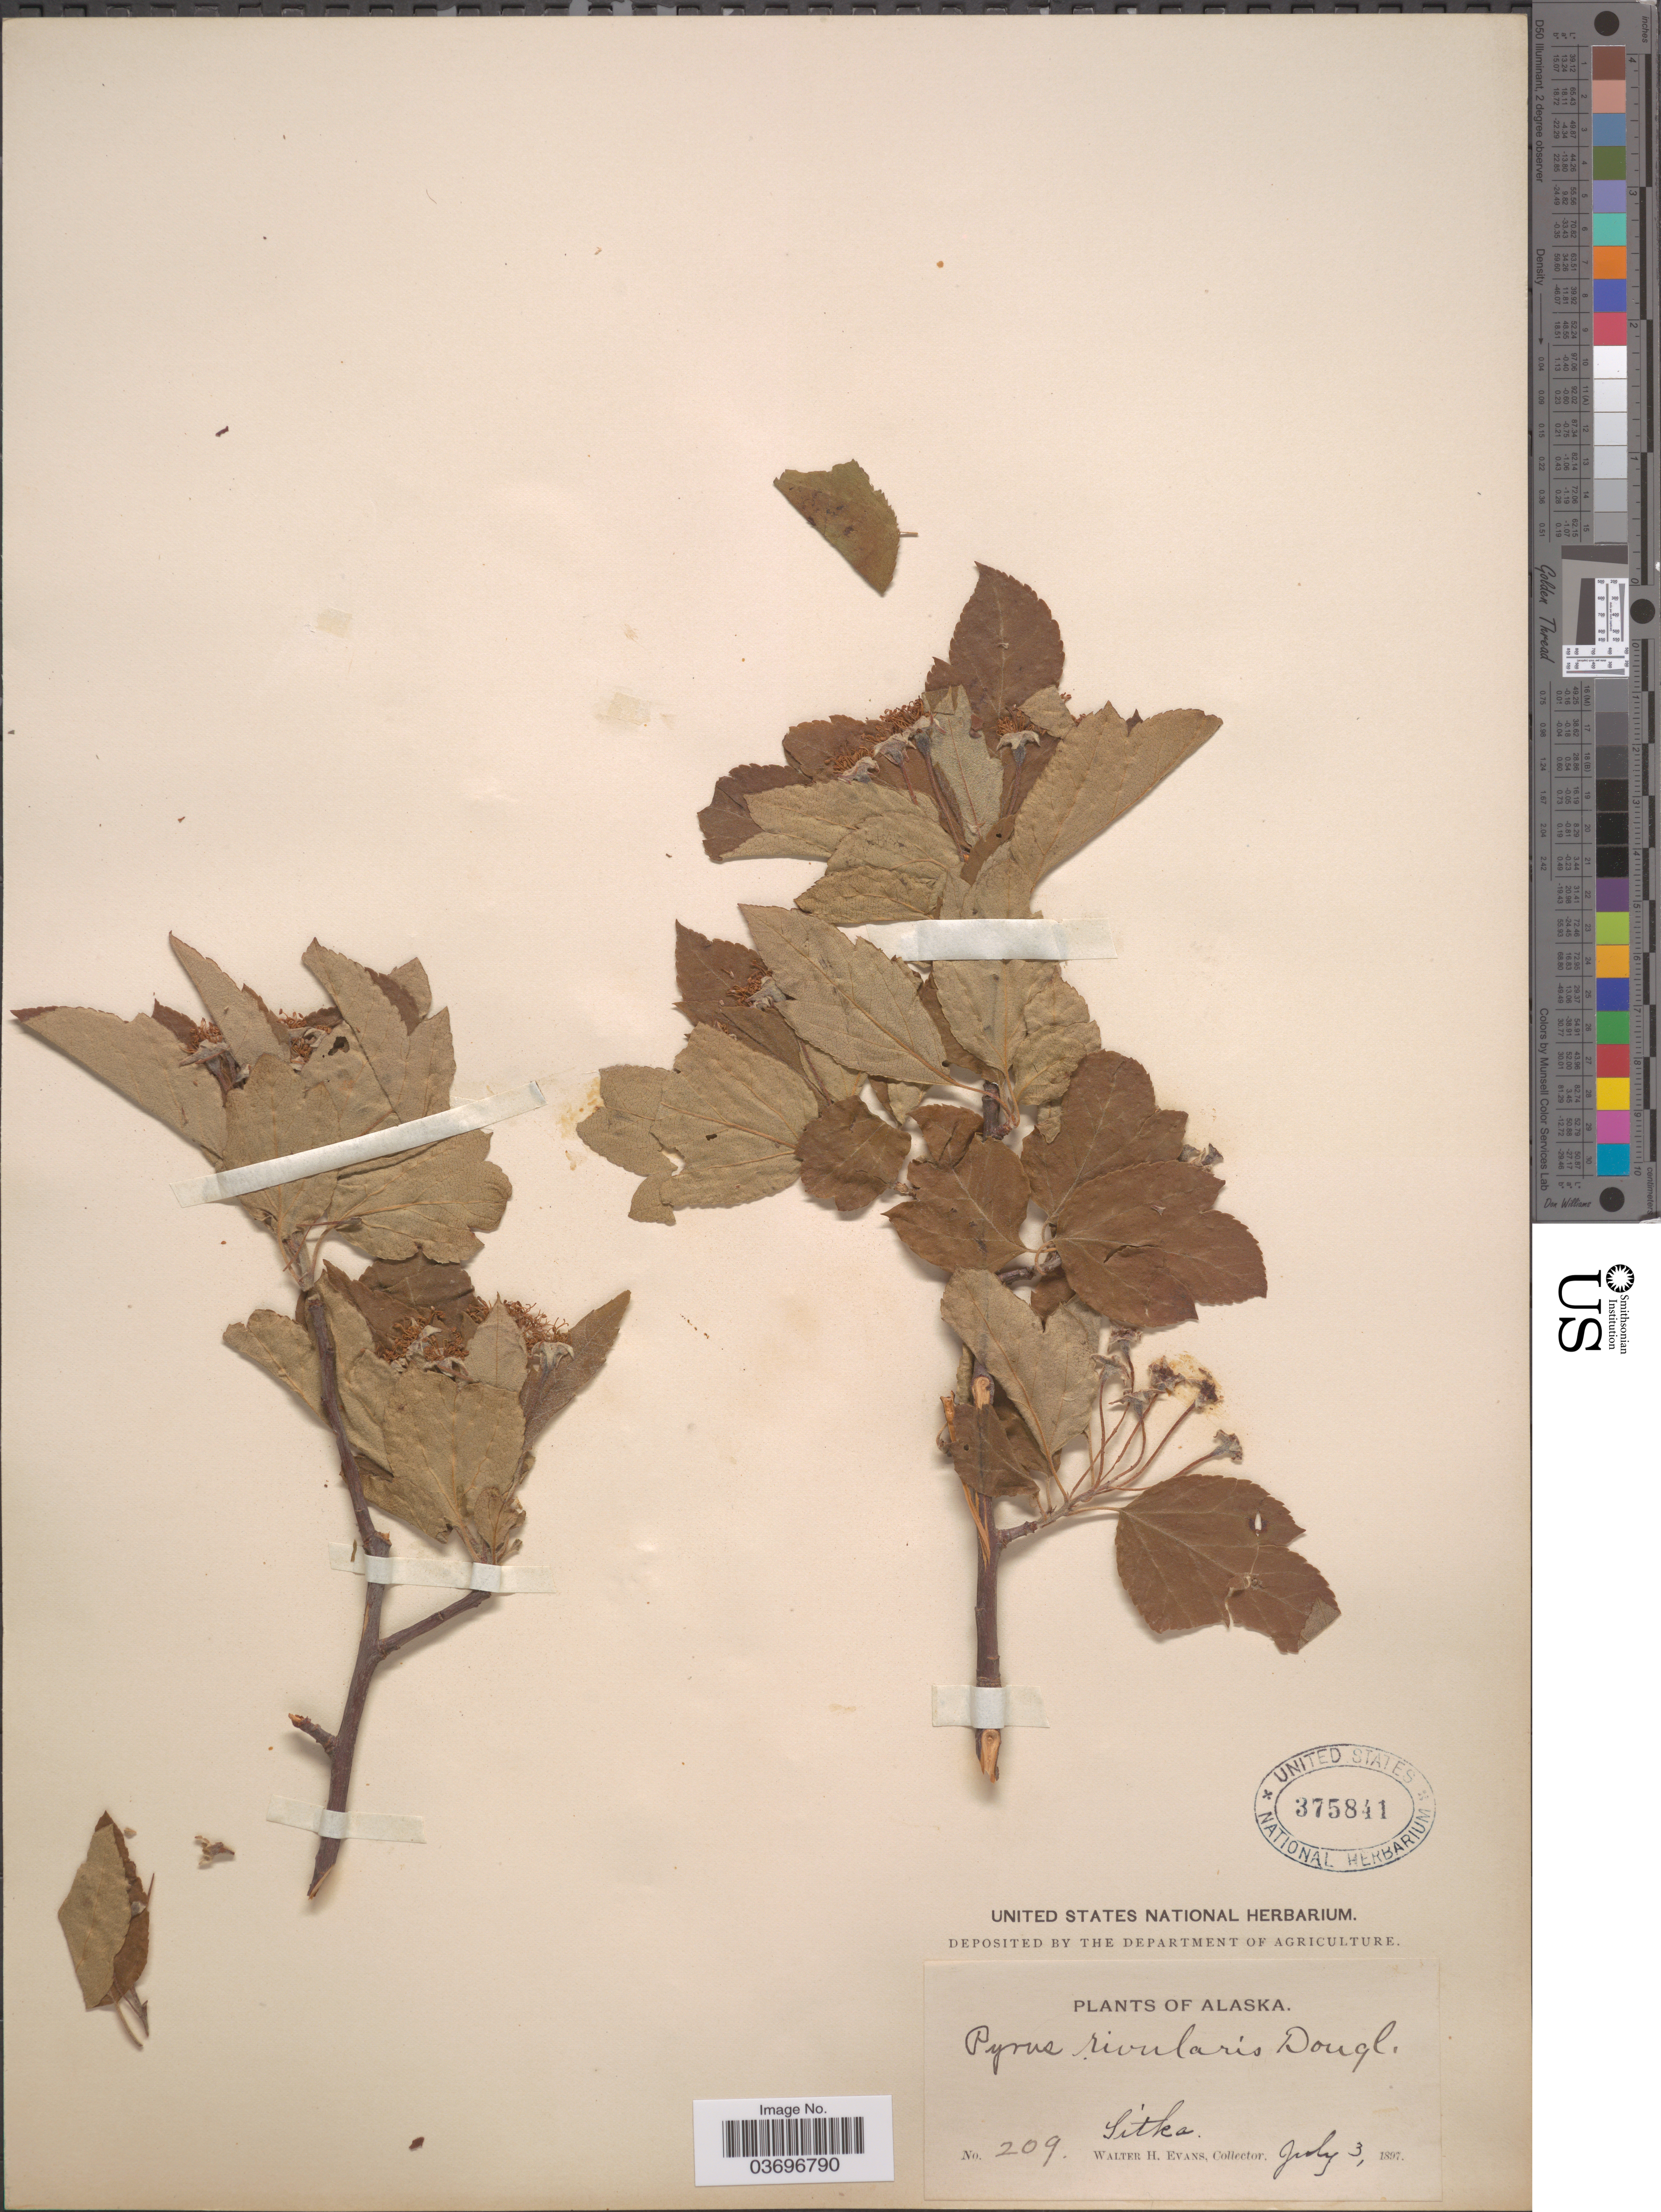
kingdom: Plantae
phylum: Tracheophyta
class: Magnoliopsida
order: Rosales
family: Rosaceae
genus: Malus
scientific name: Malus diversifolia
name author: (Bong.) M. Roem.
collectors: W. H. Evans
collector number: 209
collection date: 1897-07-03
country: United States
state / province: Alaska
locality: Sitka.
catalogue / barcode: US 375841